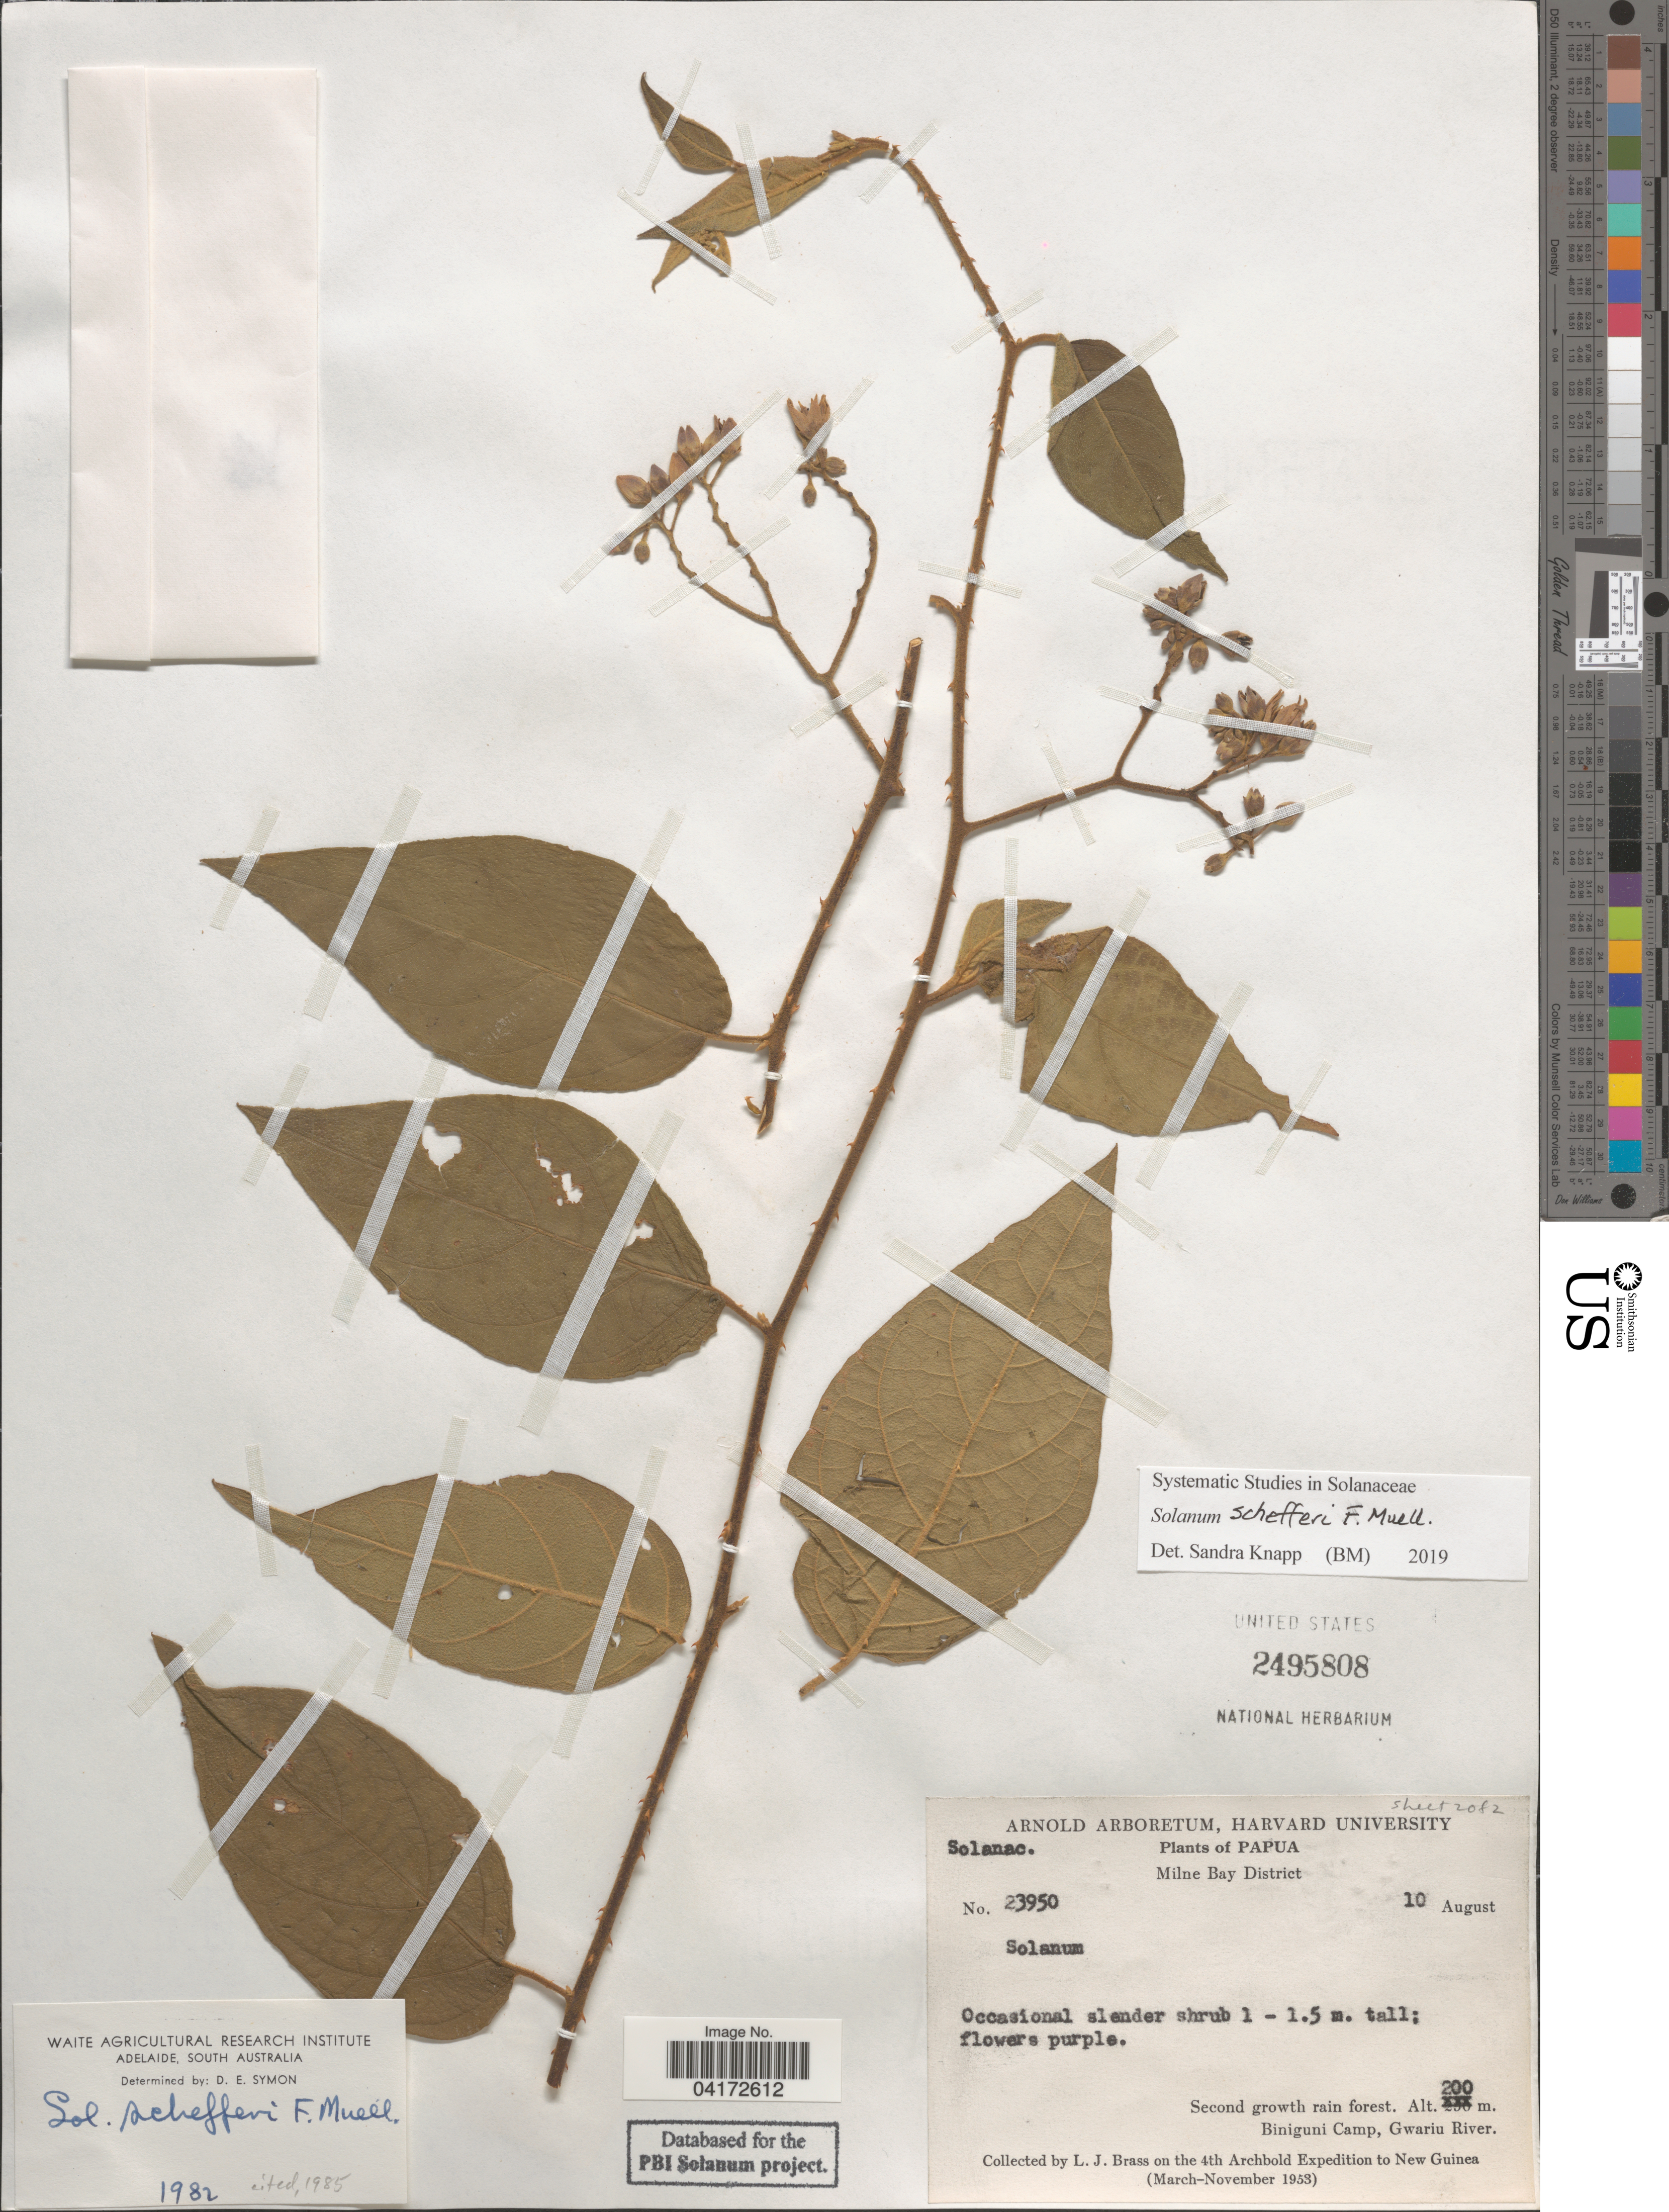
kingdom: Plantae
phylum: Tracheophyta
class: Magnoliopsida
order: Solanales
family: Solanaceae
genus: Solanum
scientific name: Solanum schefferi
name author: F. Muell.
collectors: L. J. Brass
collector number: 23950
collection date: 1953-08-10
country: Papua New Guinea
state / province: Milne Bay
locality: Papua. Milne Bay District. Second growth rain forest. Biniguni Camp, Gwariu River. 4th Archbold Expedition to New Guinea (March-November 1953).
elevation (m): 200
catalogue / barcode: US 2495808